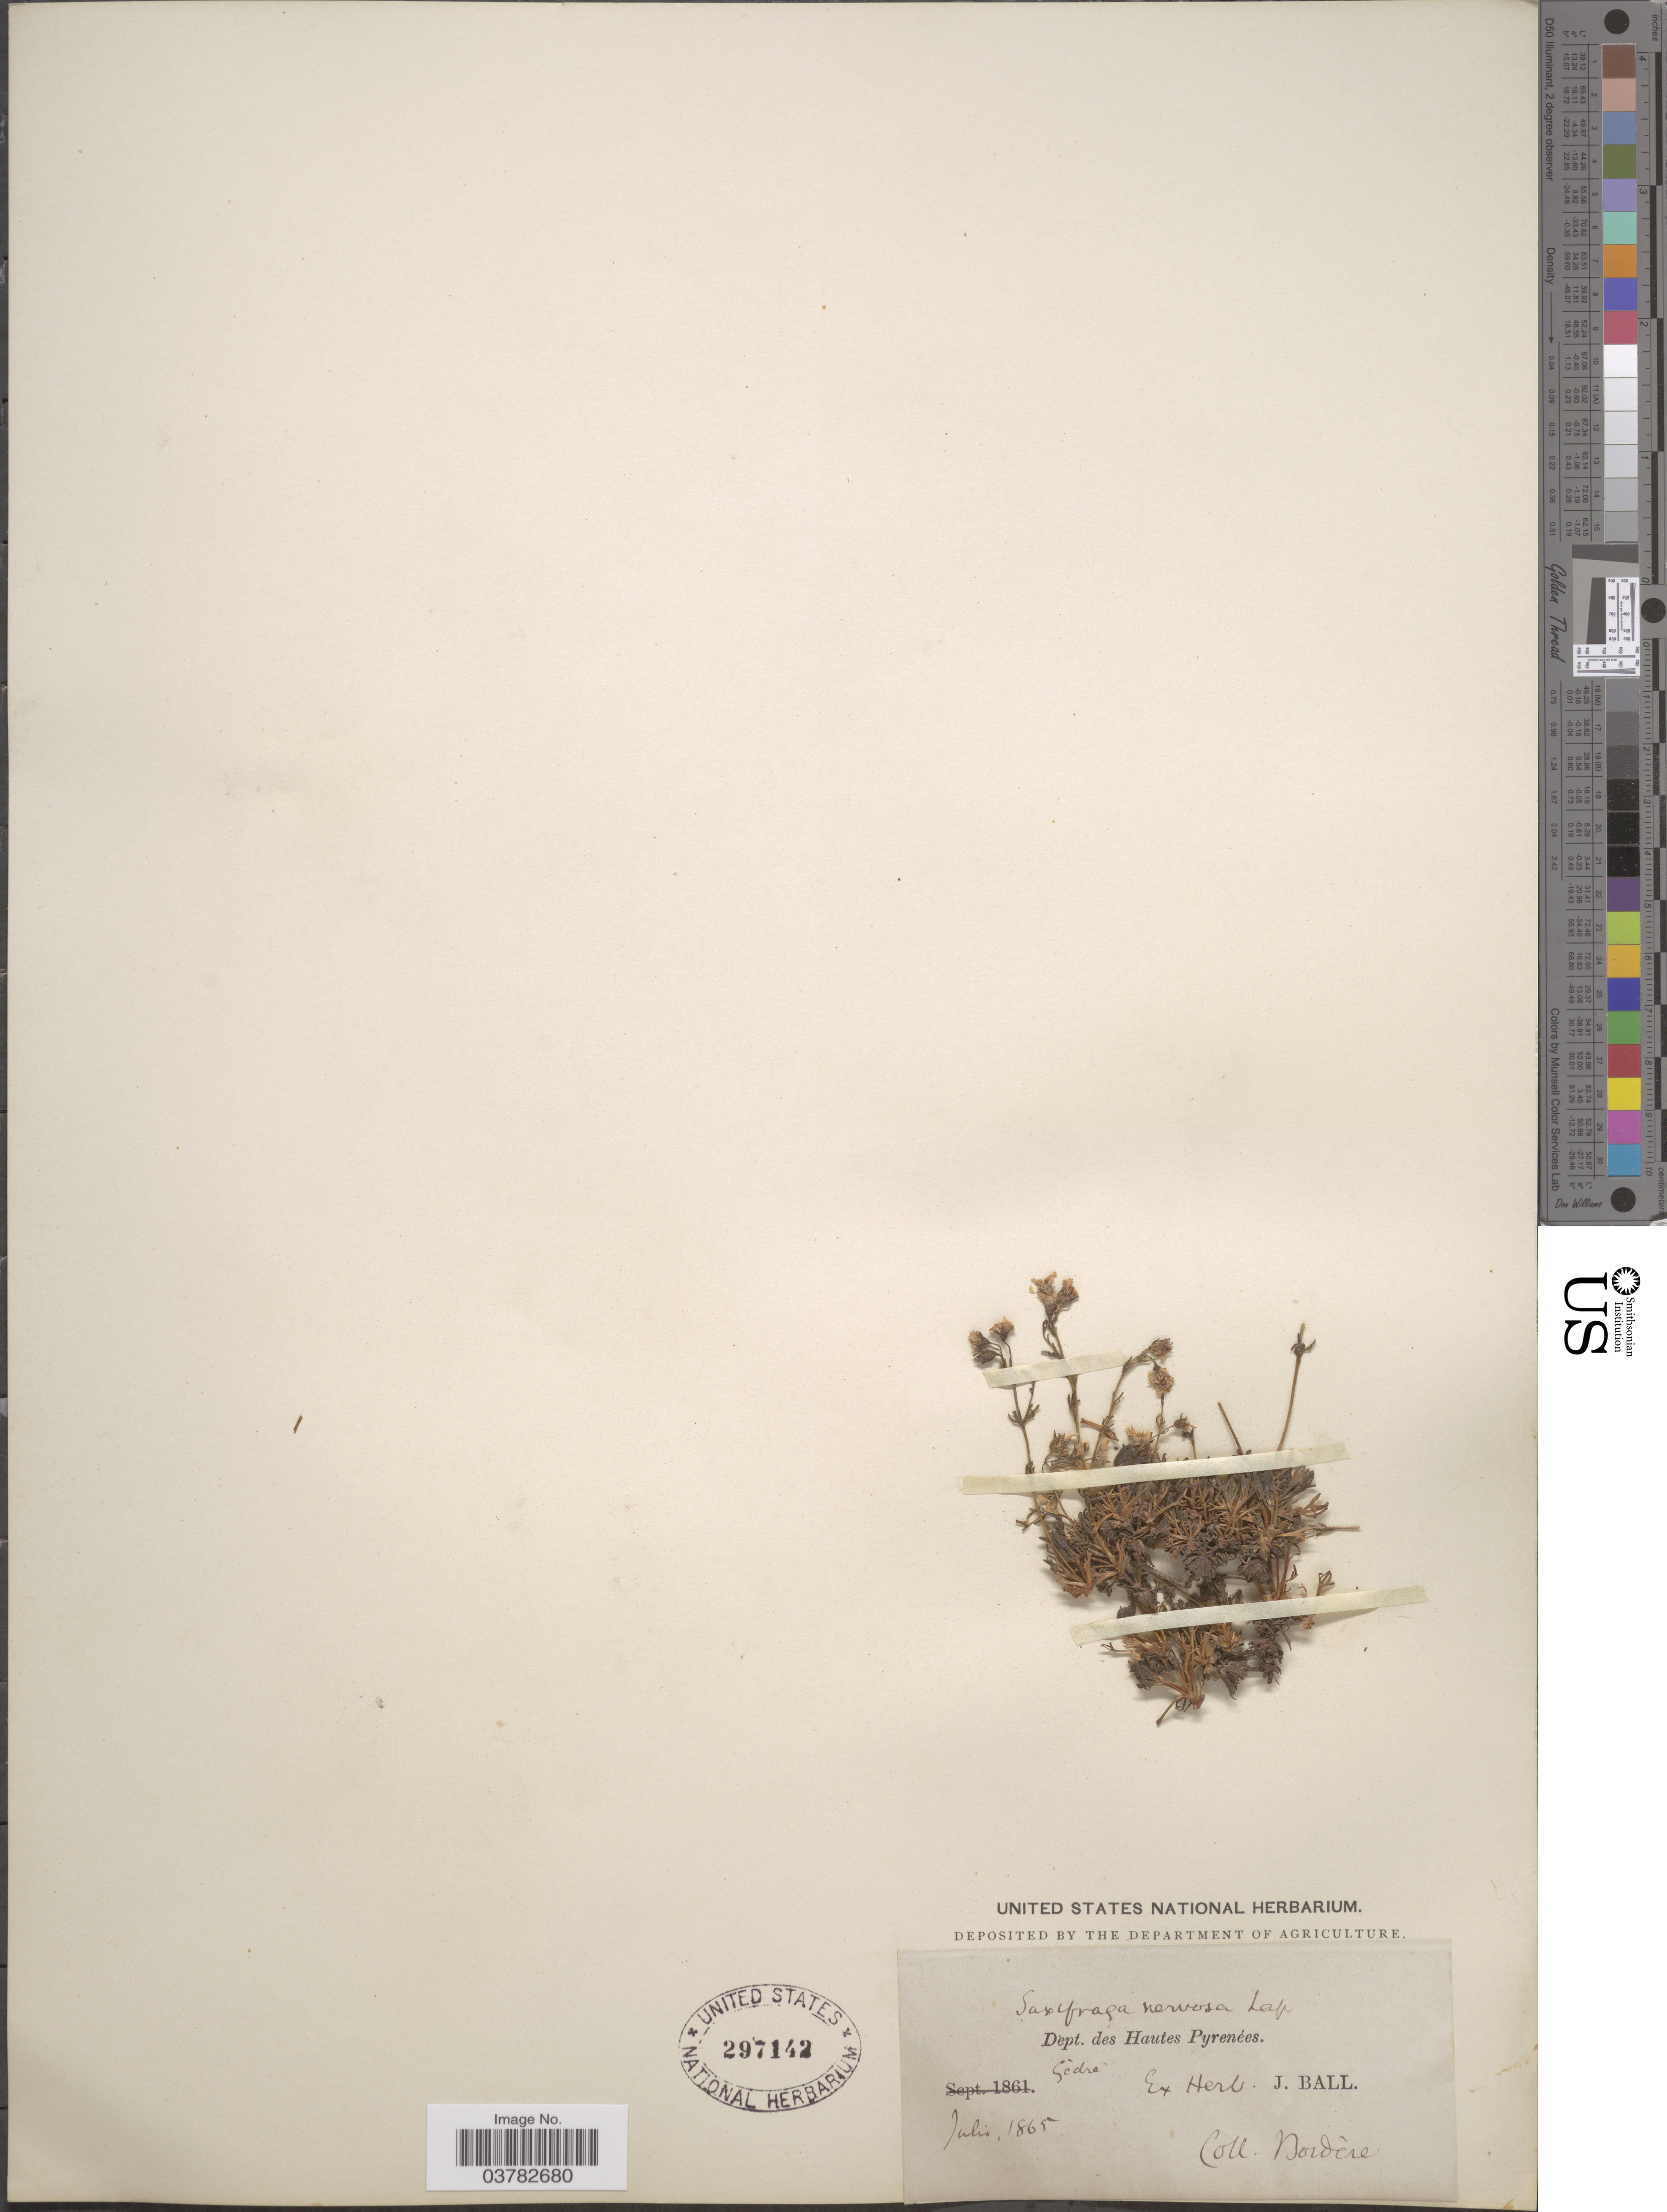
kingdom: Plantae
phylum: Tracheophyta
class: Magnoliopsida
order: Saxifragales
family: Saxifragaceae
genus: Saxifraga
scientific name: Saxifraga nervosa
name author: Lapeyr.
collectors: -. Bordère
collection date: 1865-07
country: France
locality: Dept. des Hautes Pyrenées. Gèdre.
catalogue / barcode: US 297142